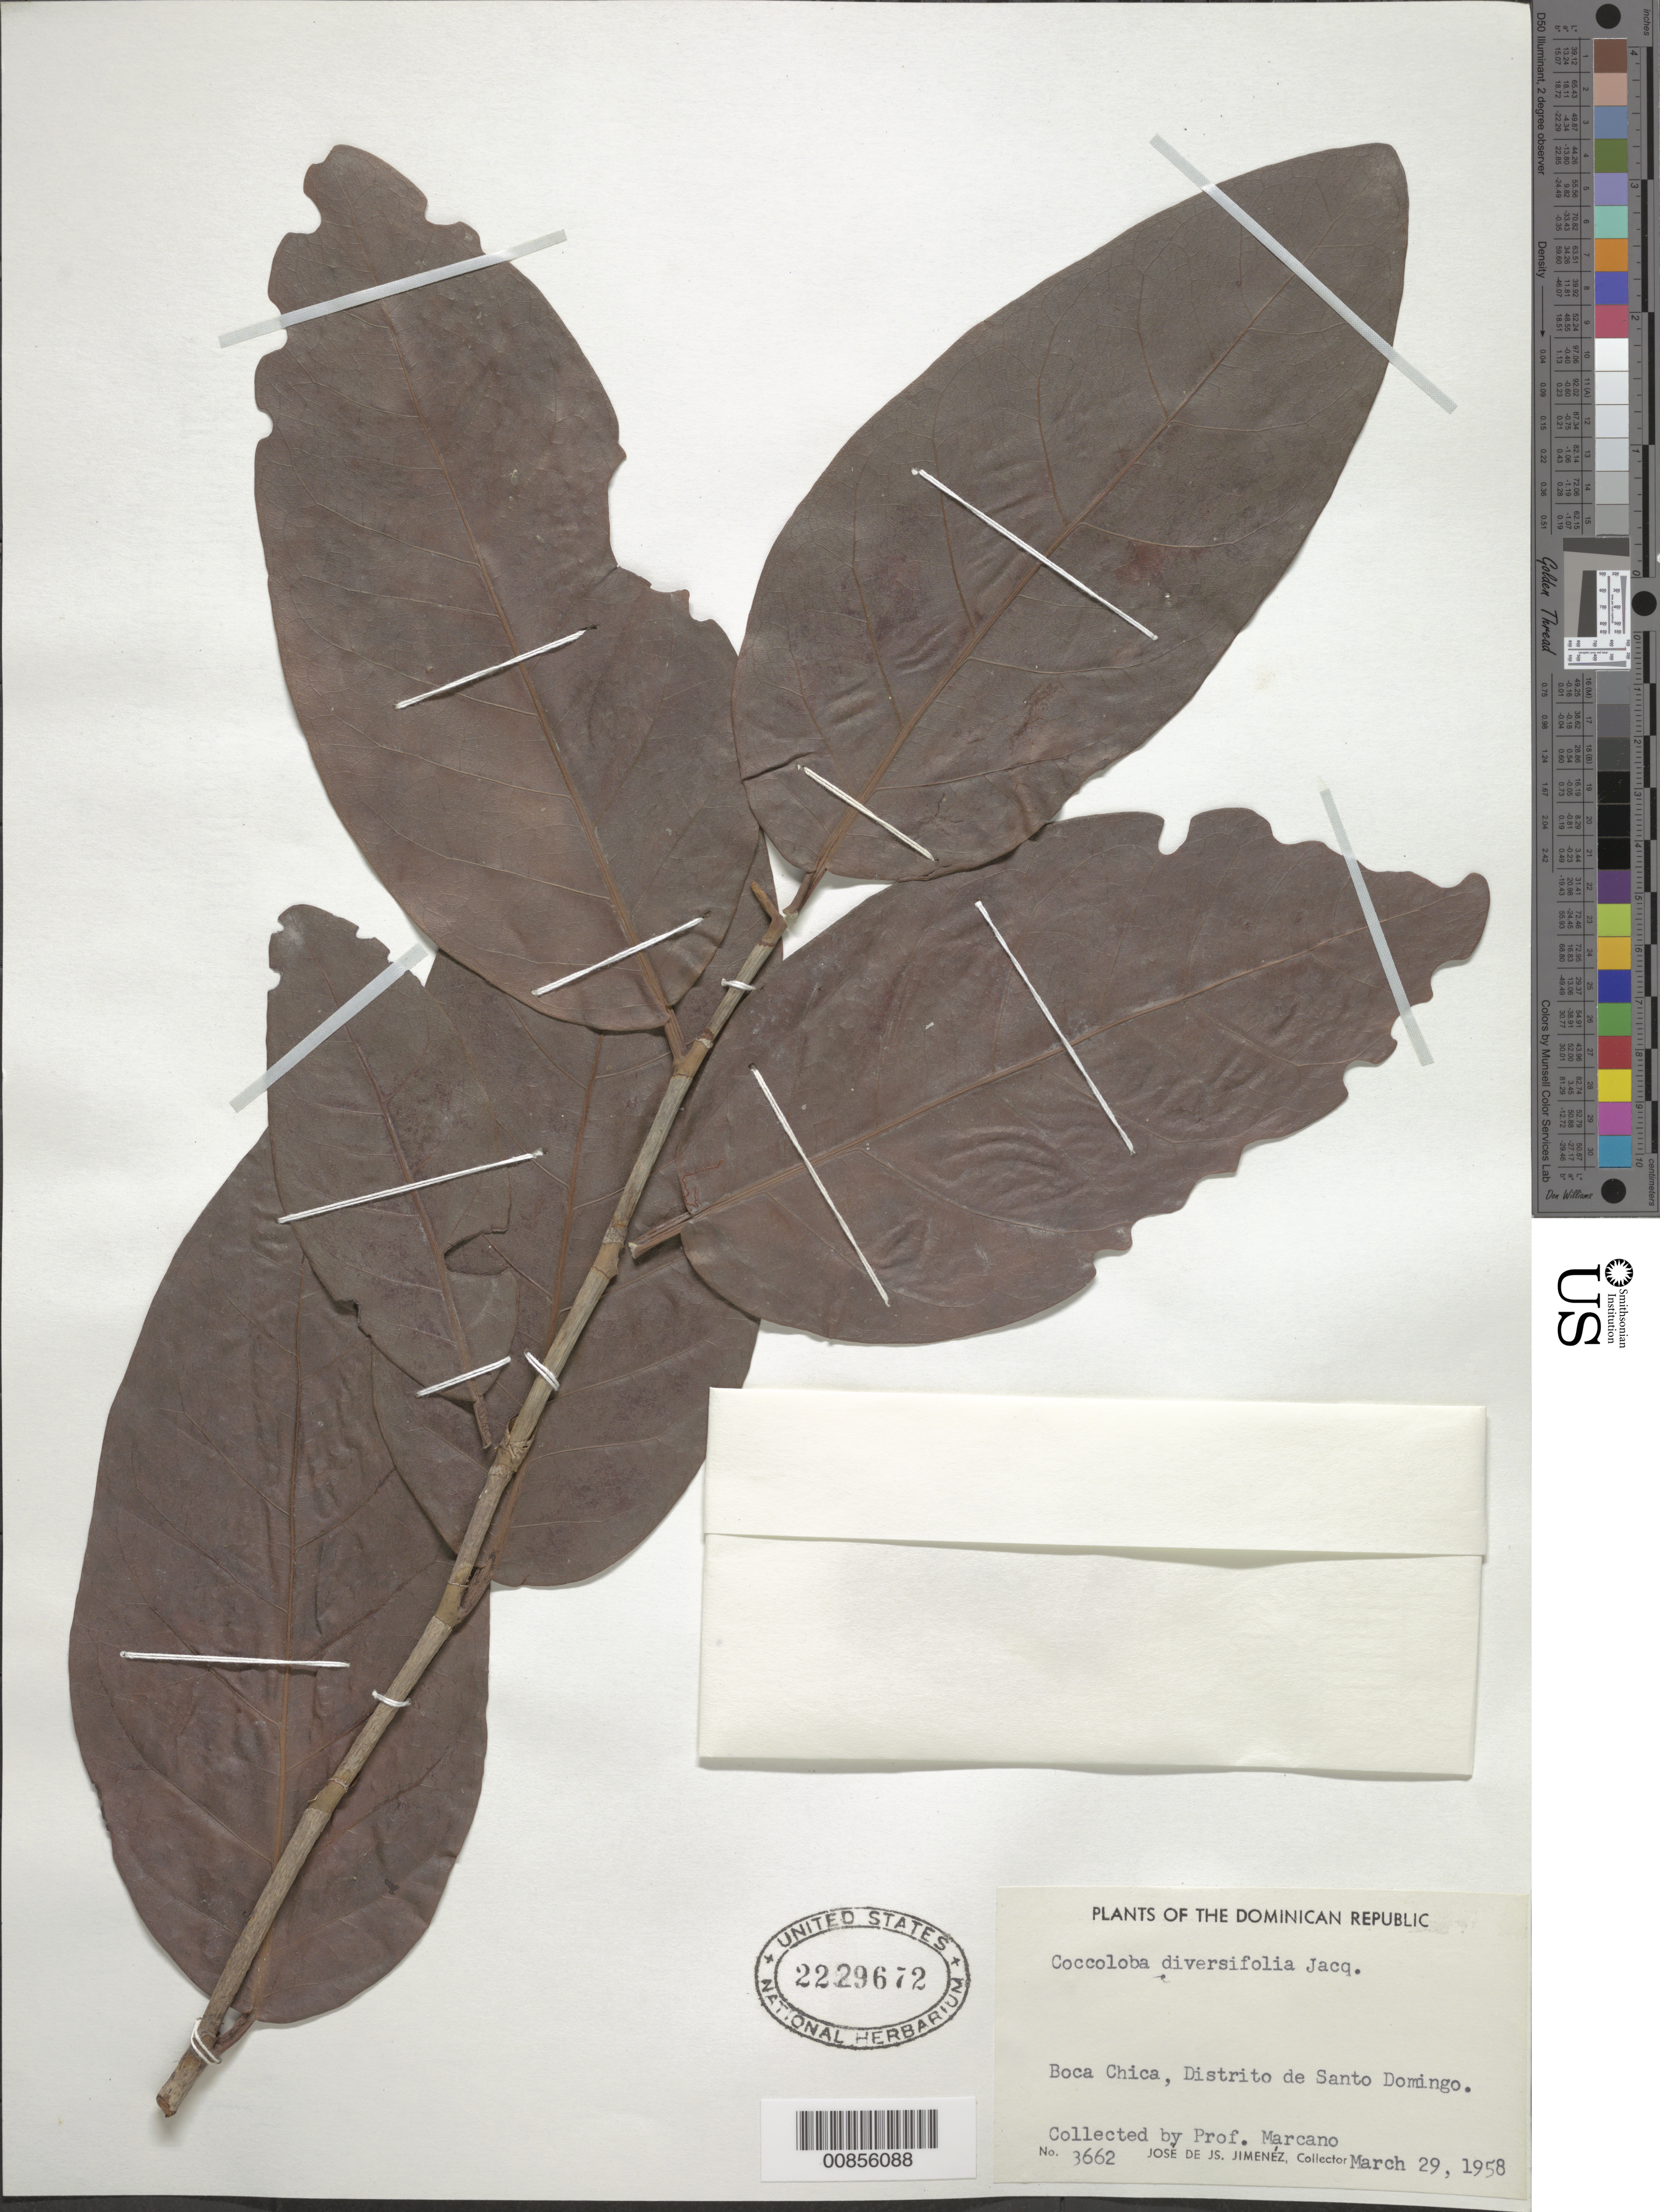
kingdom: Plantae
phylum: Tracheophyta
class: Magnoliopsida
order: Caryophyllales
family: Polygonaceae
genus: Coccoloba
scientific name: Coccoloba diversifolia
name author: Jacq.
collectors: J. J. Jiménez Almonte & E. J. Marcano F.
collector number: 3662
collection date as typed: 29 Mar 1958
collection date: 1958-03-29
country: Dominican Republic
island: Hispaniola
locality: Boca Chica, Distrito de Santo Domingo.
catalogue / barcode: US 2229672